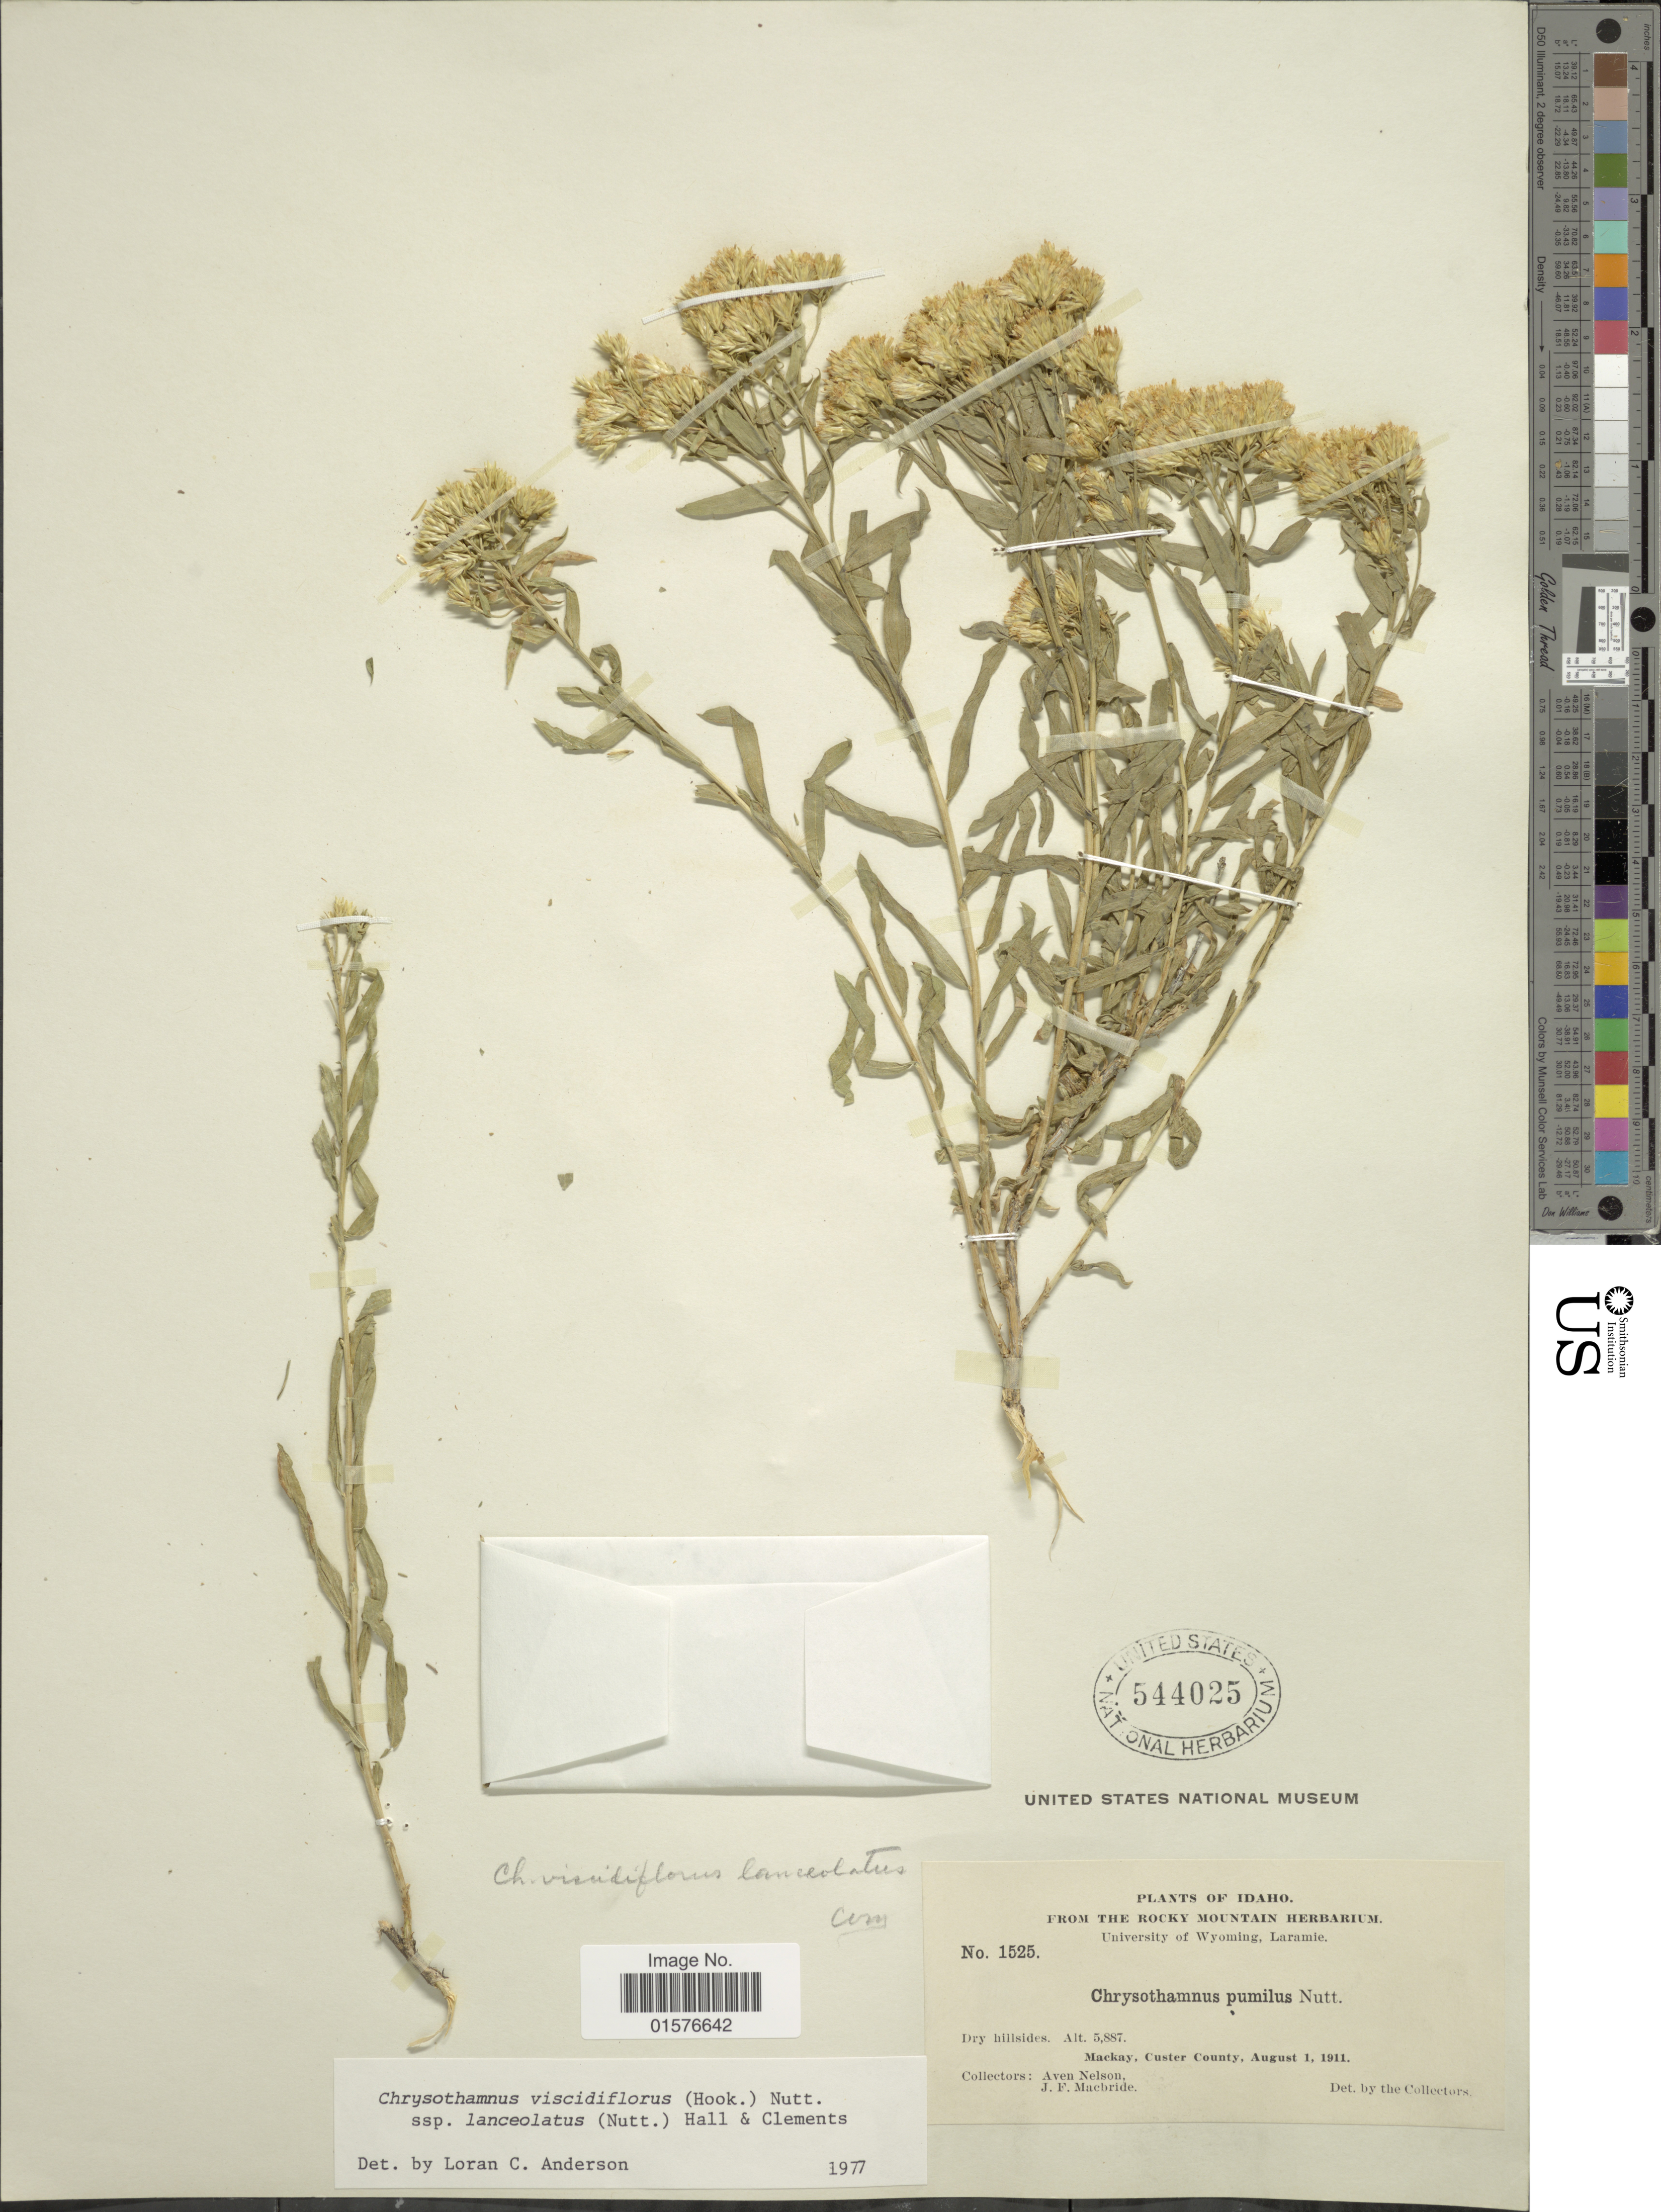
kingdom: Plantae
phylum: Tracheophyta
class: Magnoliopsida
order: Asterales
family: Asteraceae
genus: Chrysothamnus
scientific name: Chrysothamnus viscidiflorus subsp. lanceolatus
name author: (Nutt.) H.M. Hall & Clem.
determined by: Urbatsch, Lowell E., Curator (LSU), Louisiana State University (UNITED STATES)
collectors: A. Nelson & J. F. Macbride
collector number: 1525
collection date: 1911-08-01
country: United States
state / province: Idaho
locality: Mackay, Custer County.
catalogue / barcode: US 544025